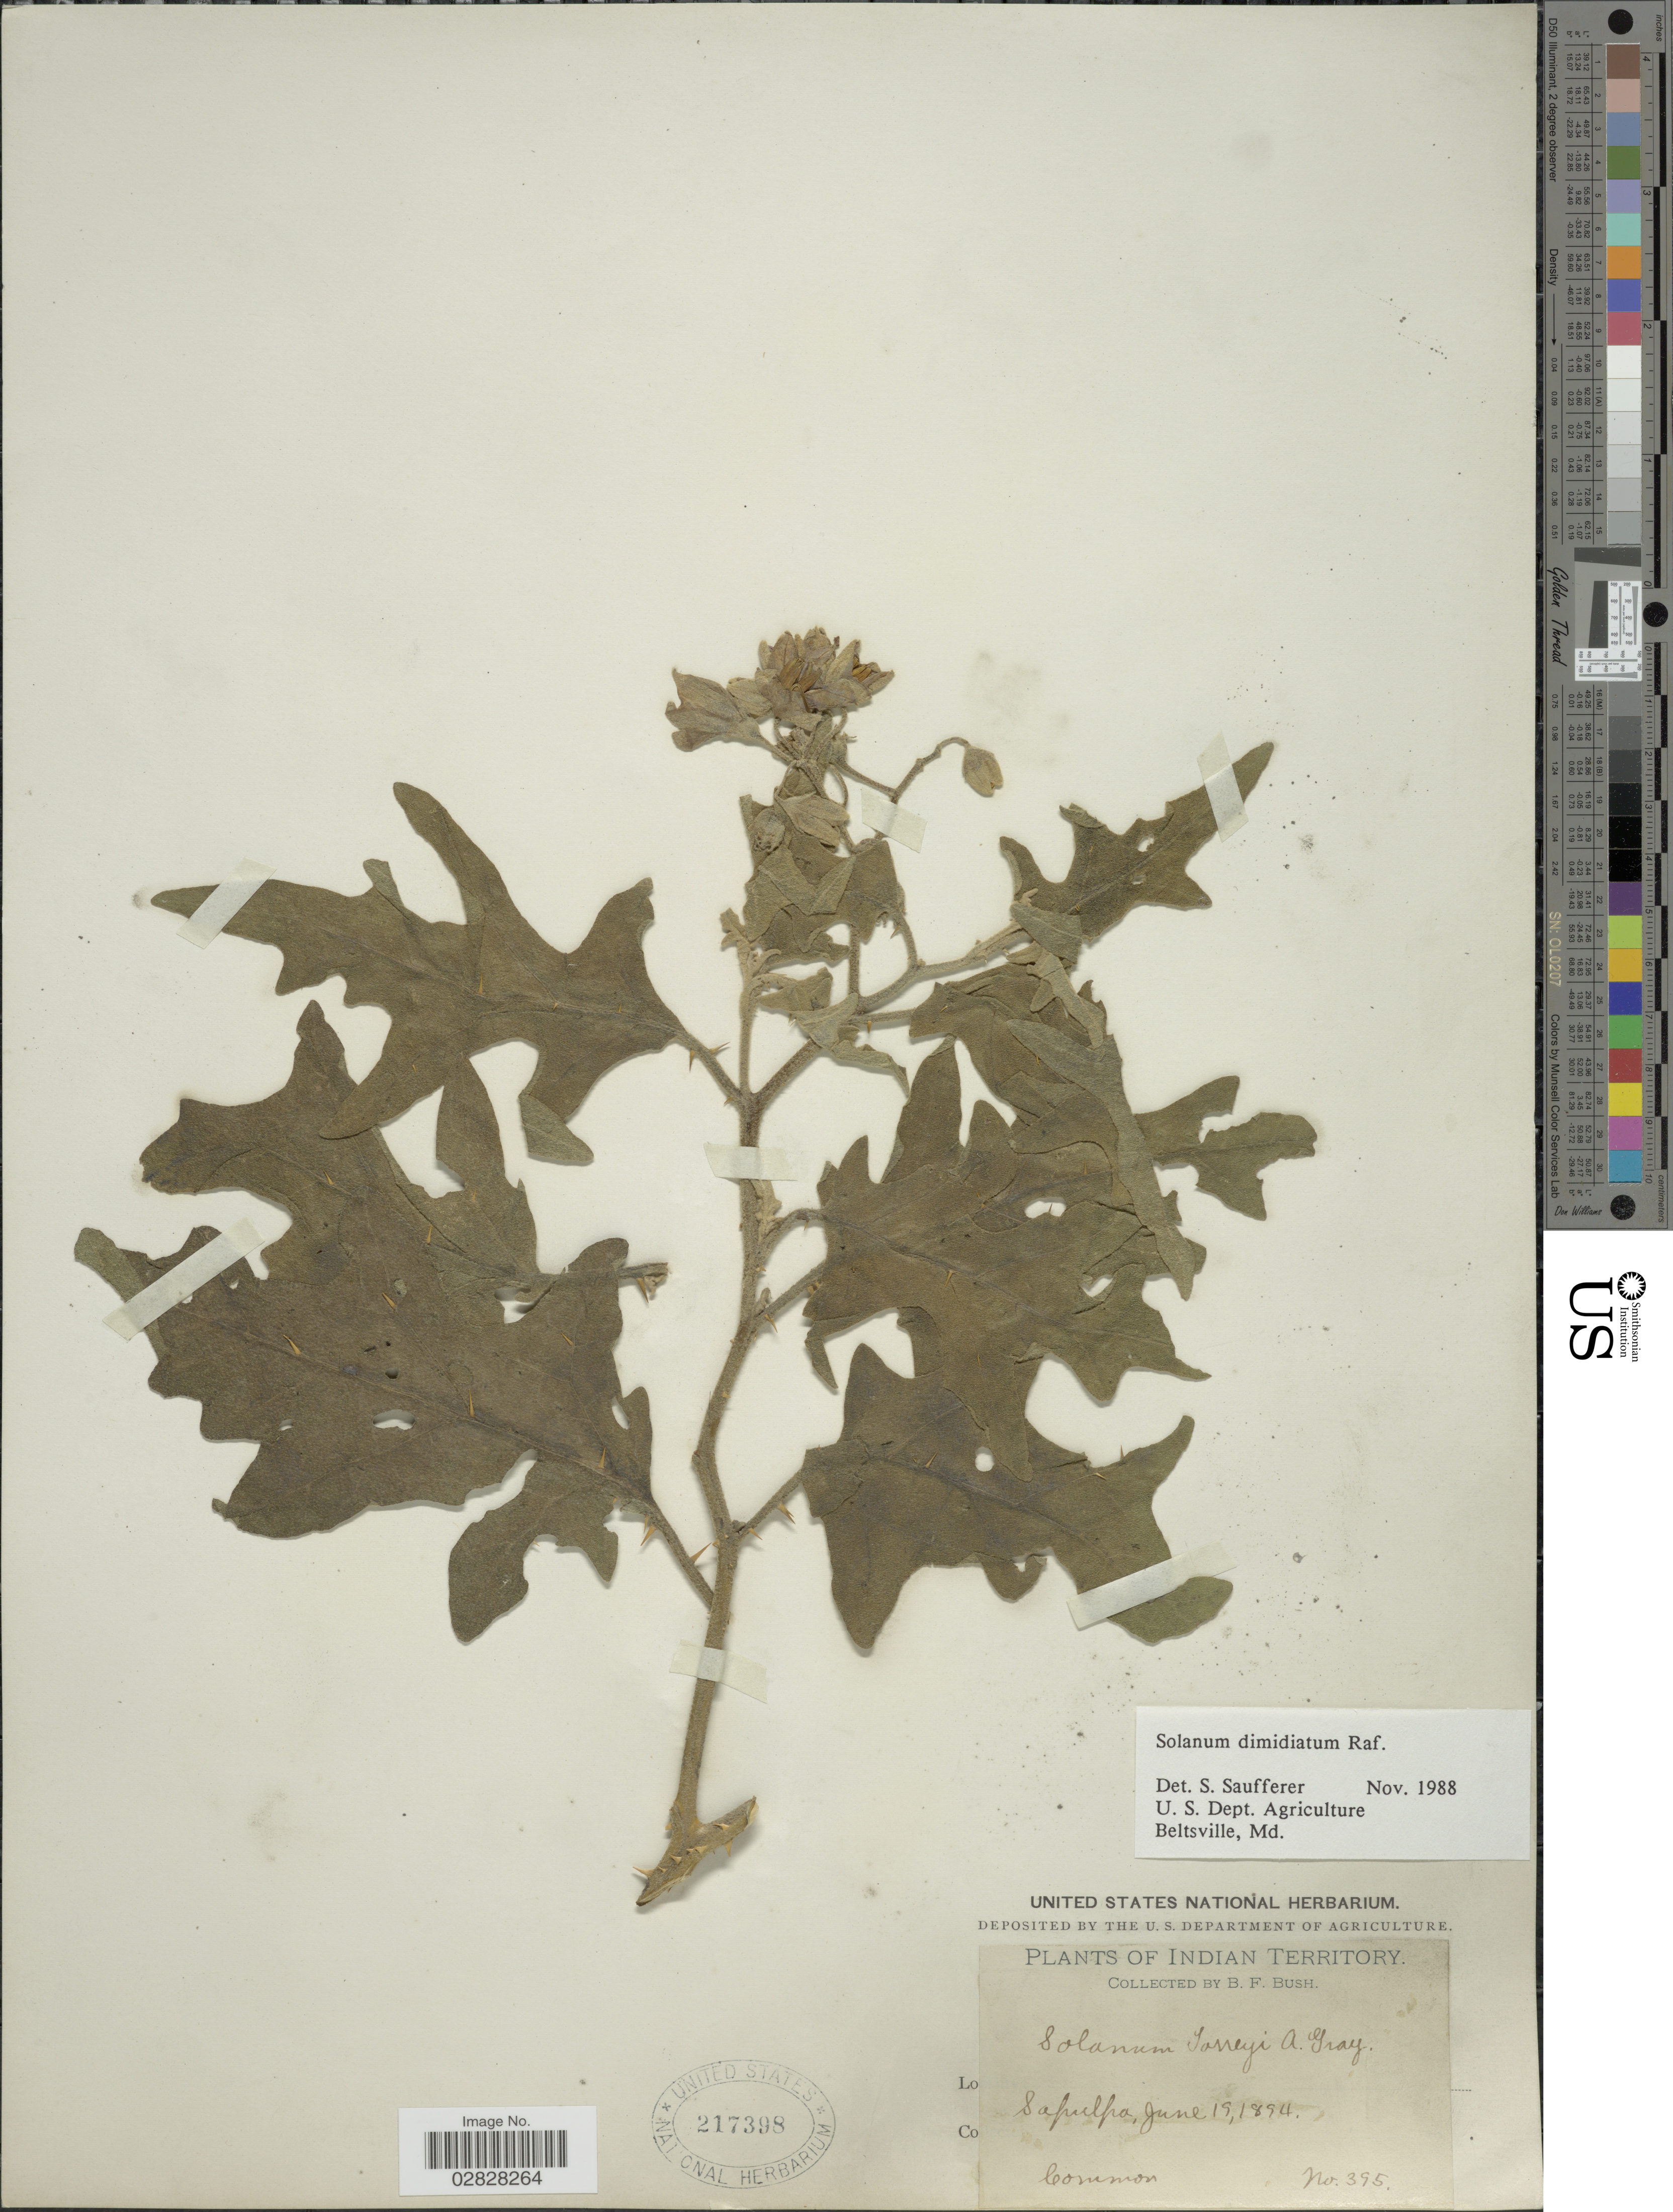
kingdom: Plantae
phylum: Tracheophyta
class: Magnoliopsida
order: Solanales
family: Solanaceae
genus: Solanum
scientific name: Solanum dimidiatum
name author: Raf.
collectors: B. F. Bush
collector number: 395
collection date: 1894-06-19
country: United States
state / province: Oklahoma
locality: Indian Territory. Sapulpa.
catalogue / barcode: US 217398